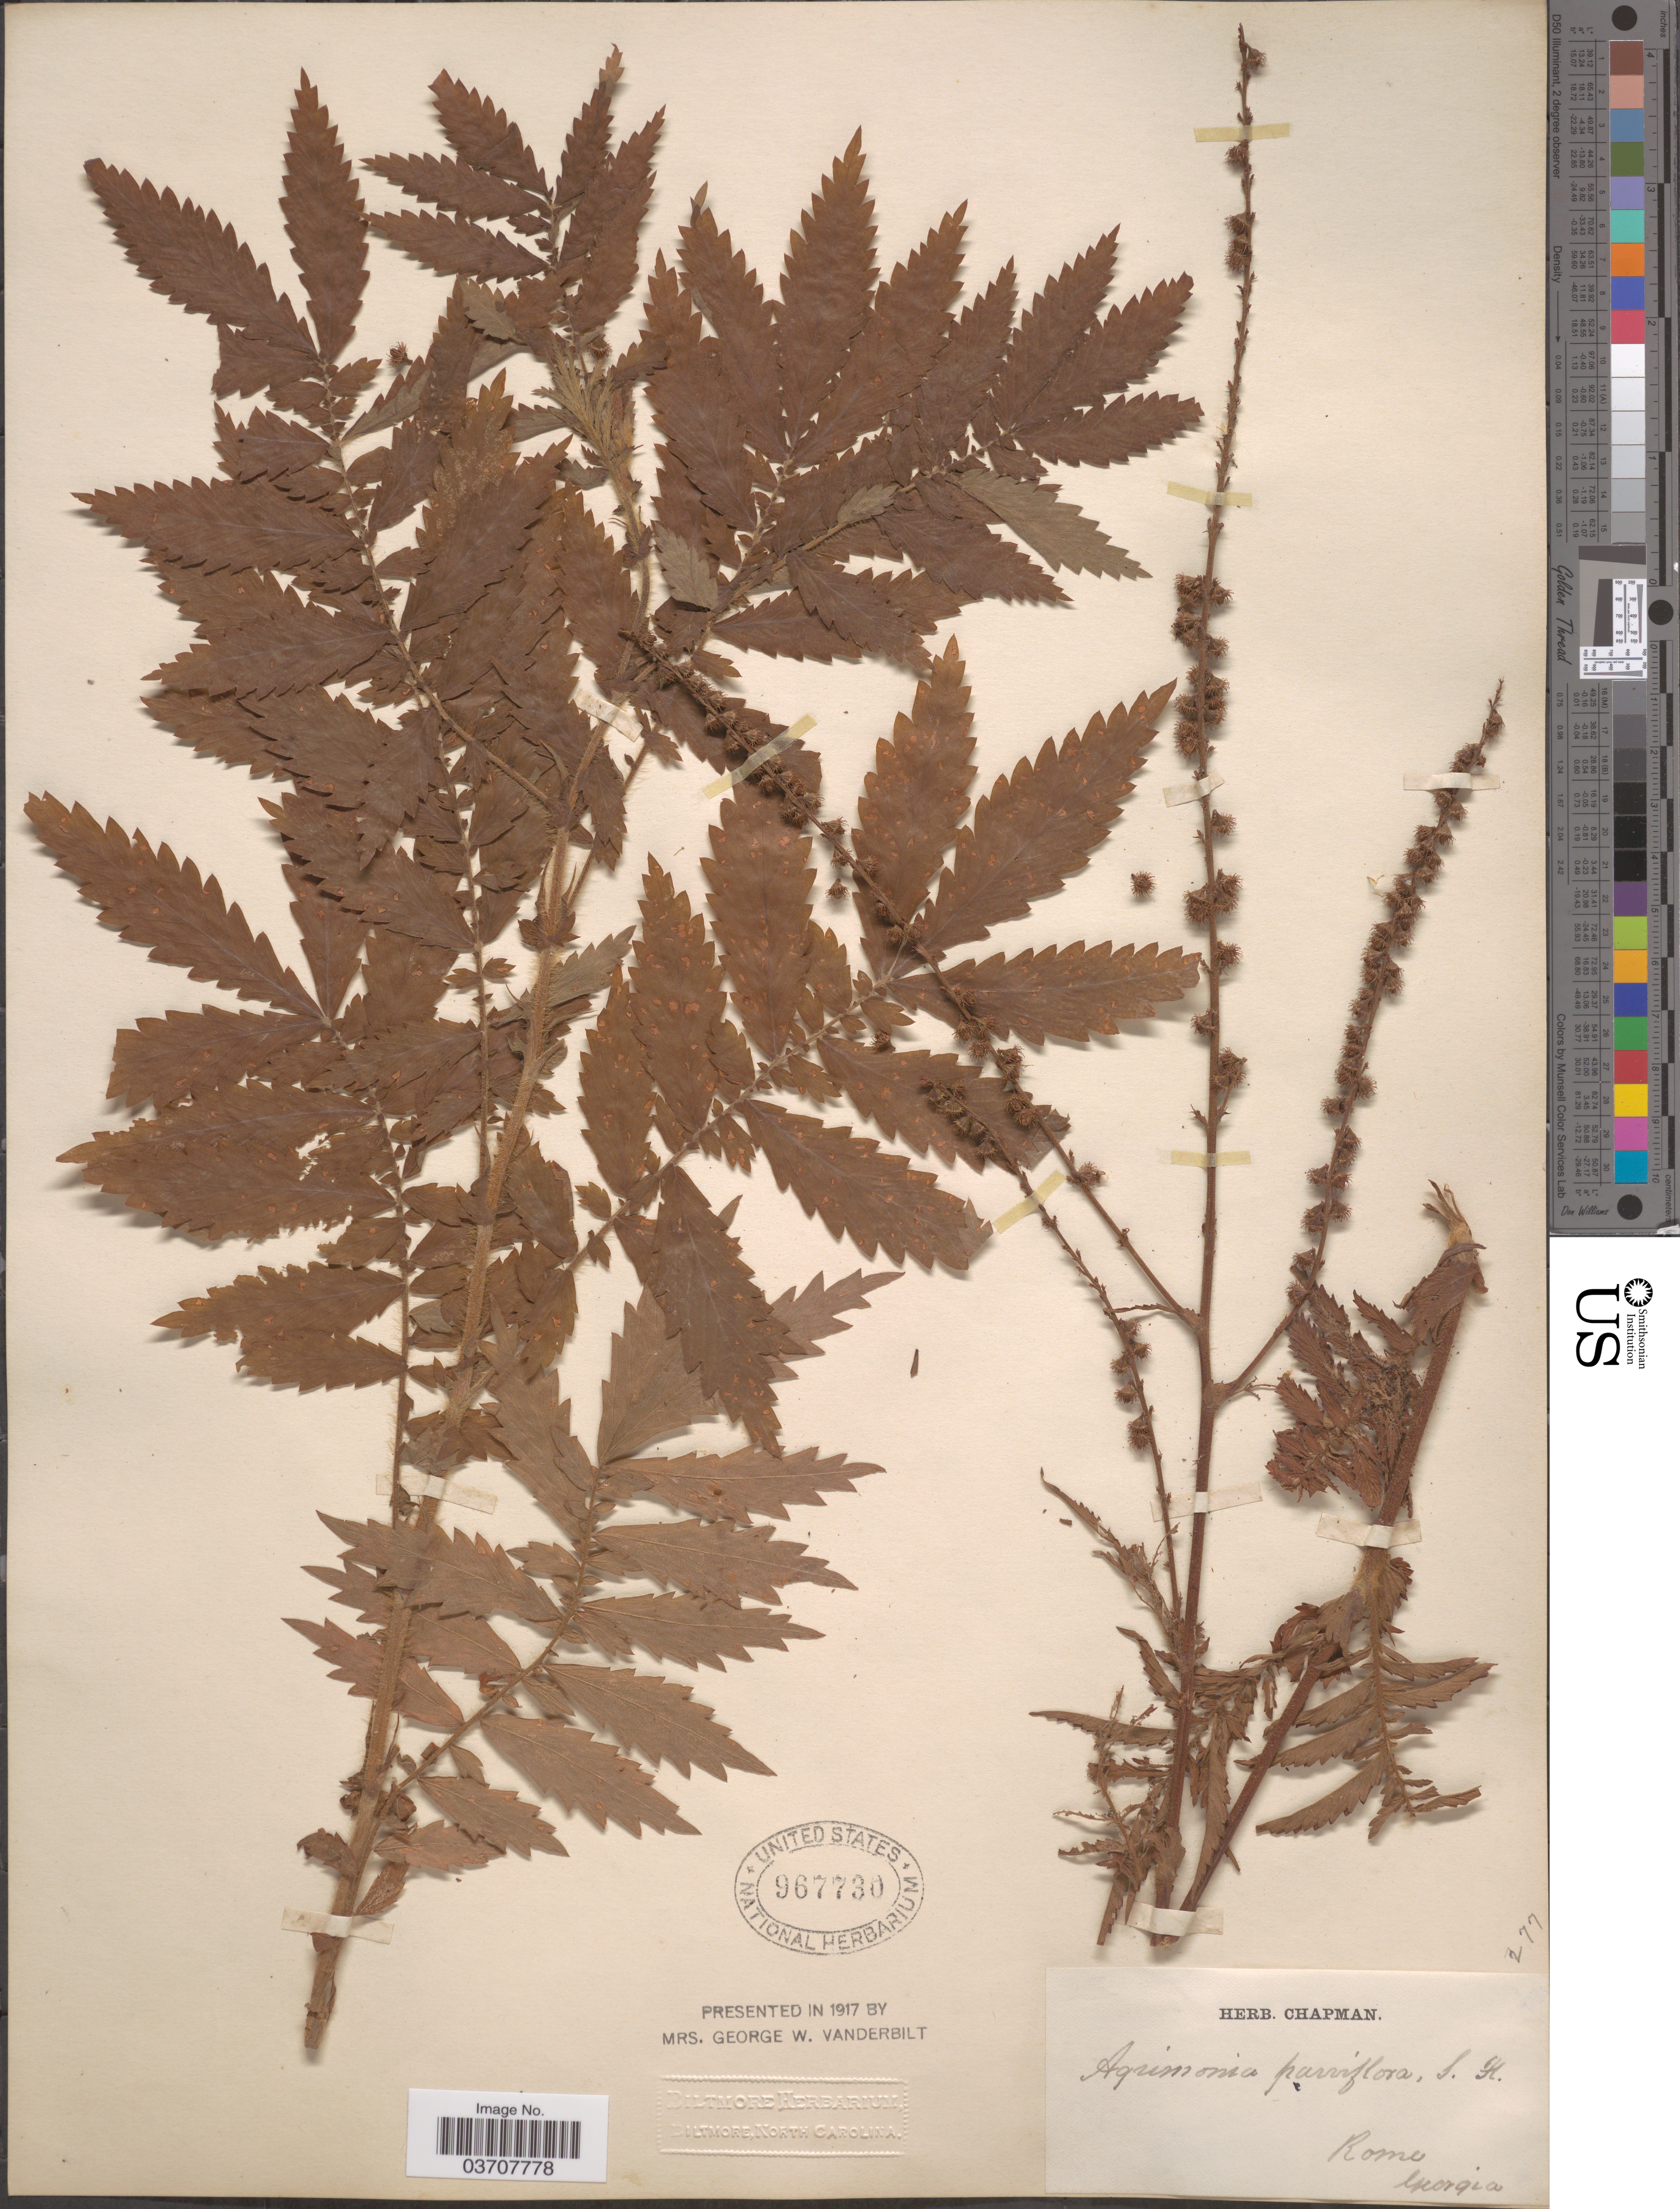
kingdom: Plantae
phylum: Tracheophyta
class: Magnoliopsida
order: Rosales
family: Rosaceae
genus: Agrimonia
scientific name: Agrimonia parviflora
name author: Aiton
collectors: ex herb. Chapman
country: United States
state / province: Georgia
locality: Rome.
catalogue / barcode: US 967730